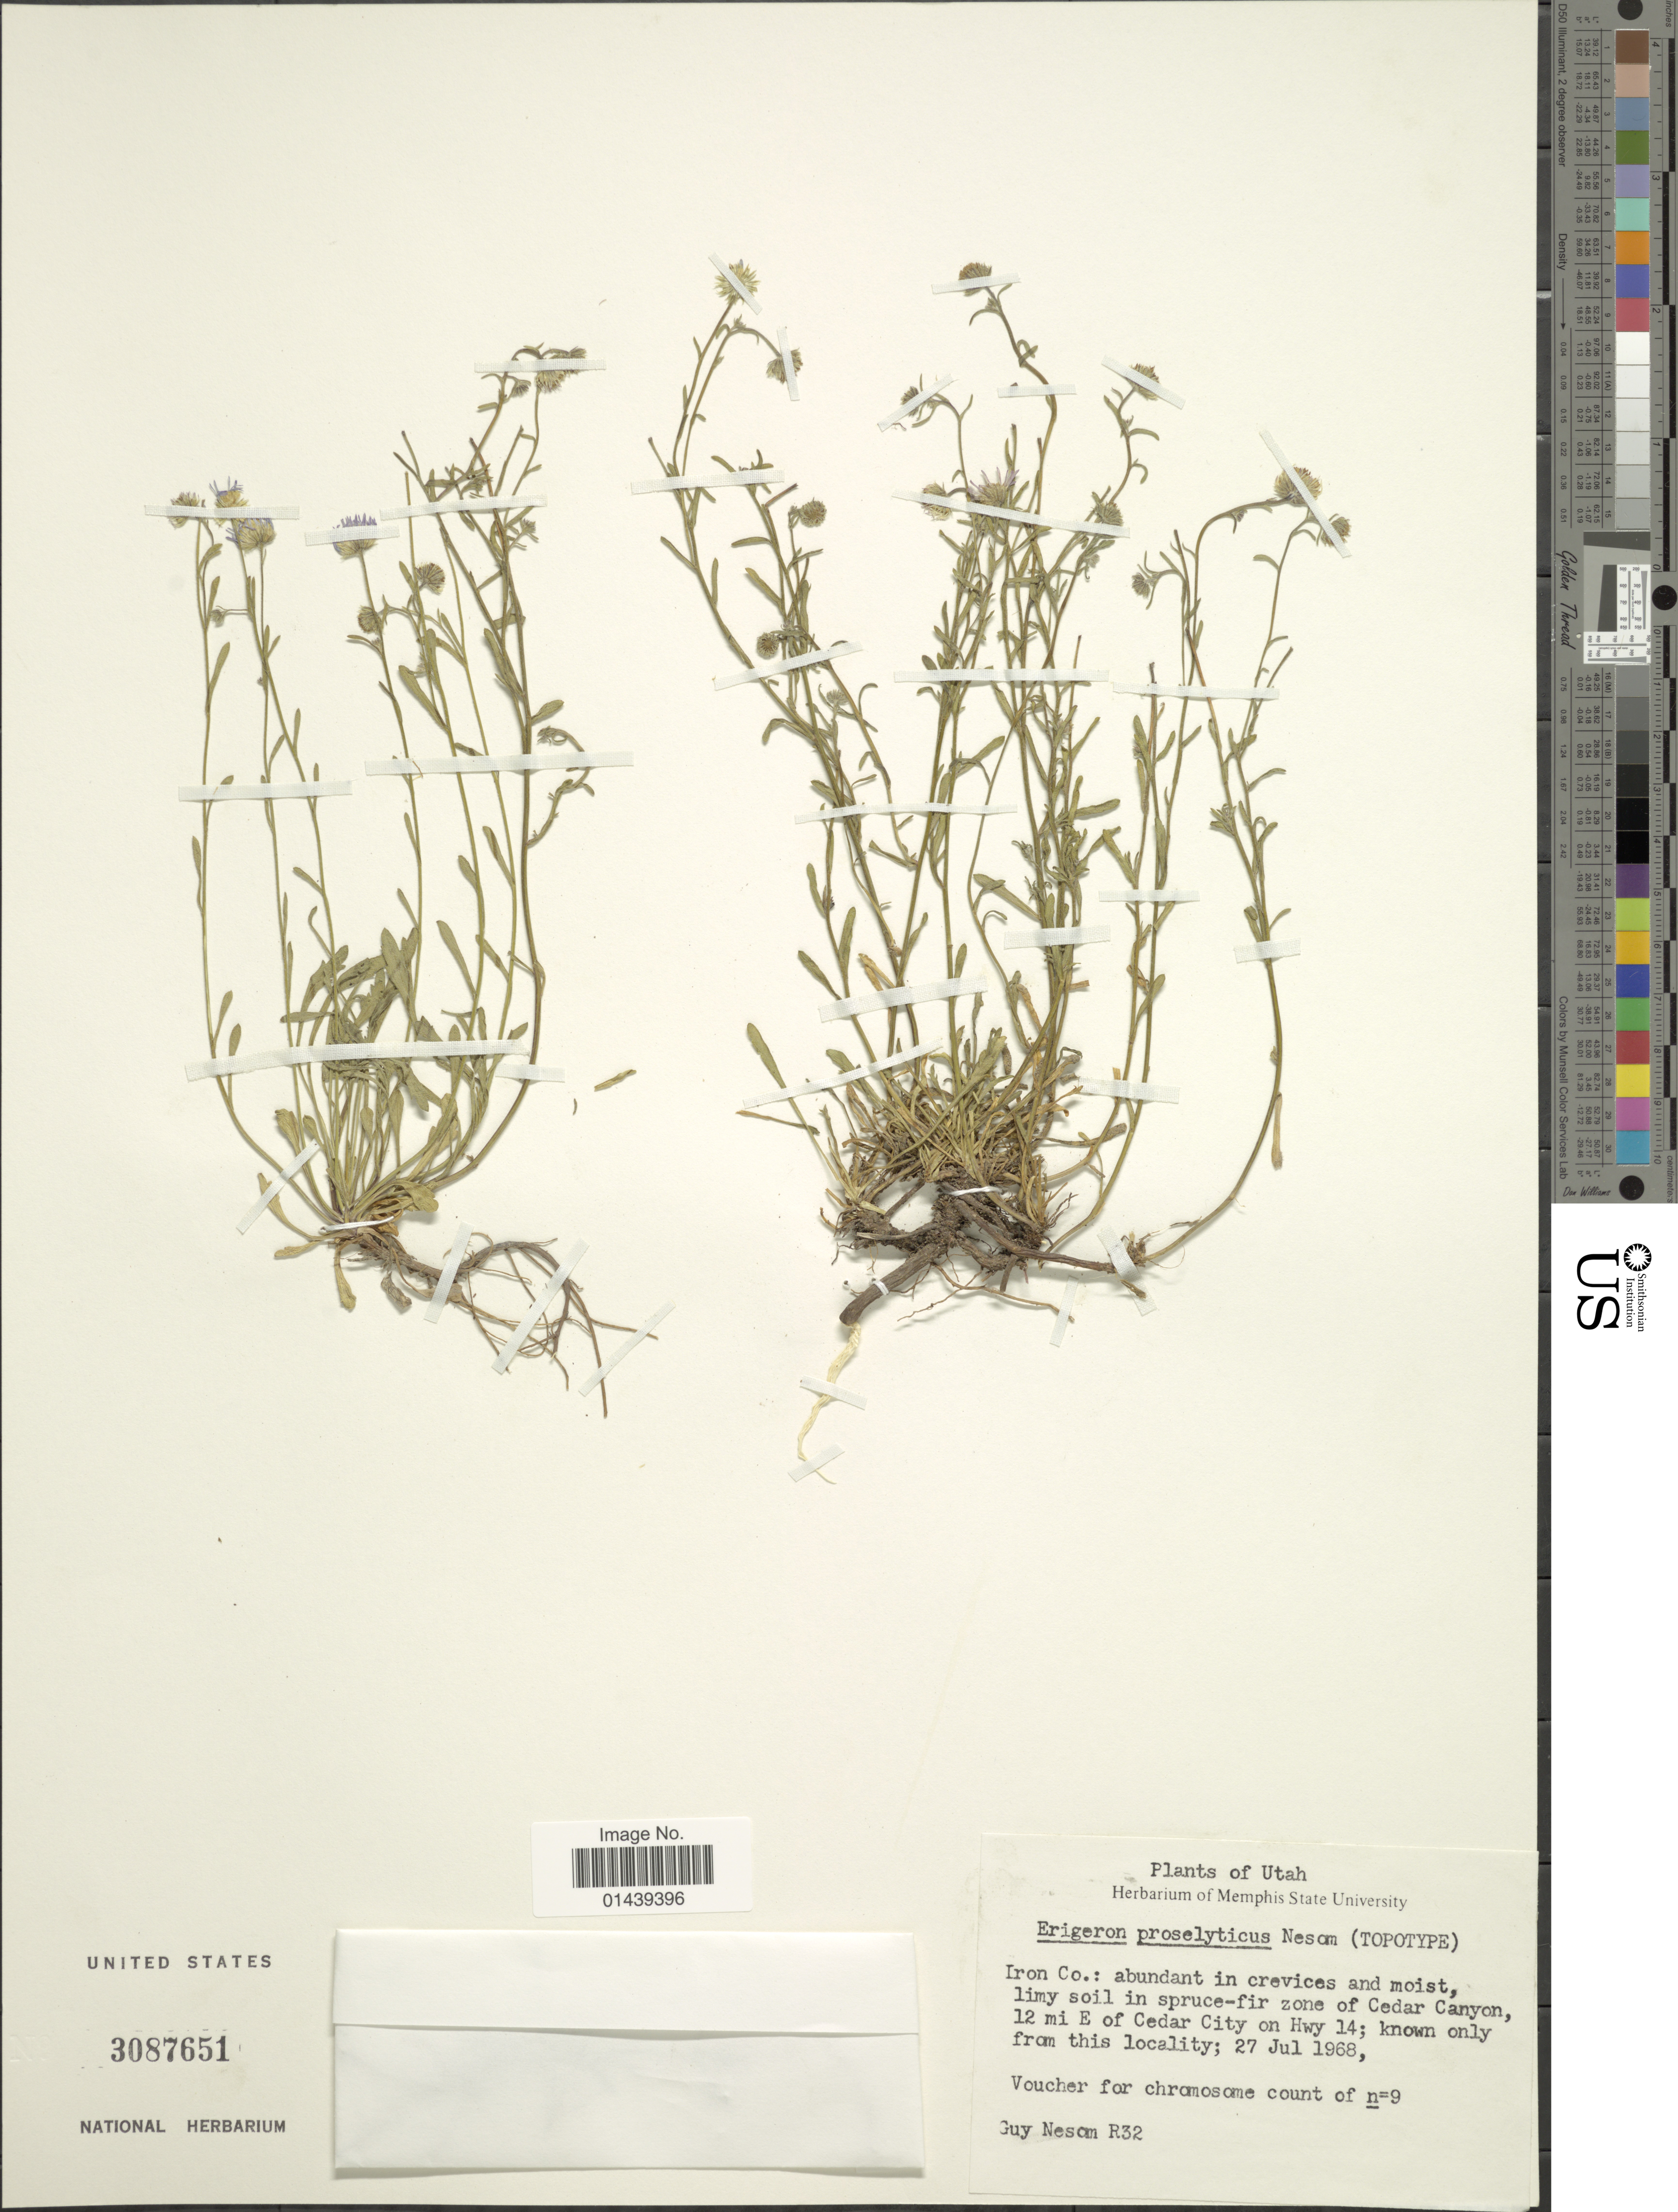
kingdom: Plantae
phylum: Tracheophyta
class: Magnoliopsida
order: Asterales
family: Asteraceae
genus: Erigeron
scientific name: Erigeron proselyticus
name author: G.L. Nesom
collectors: G. Nesom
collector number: R32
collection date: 1968-07-27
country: United States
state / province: Utah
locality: Iron Co.: Cedar Canyon, 12 mi E of Cedar City on Hwy 14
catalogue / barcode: US 3087651